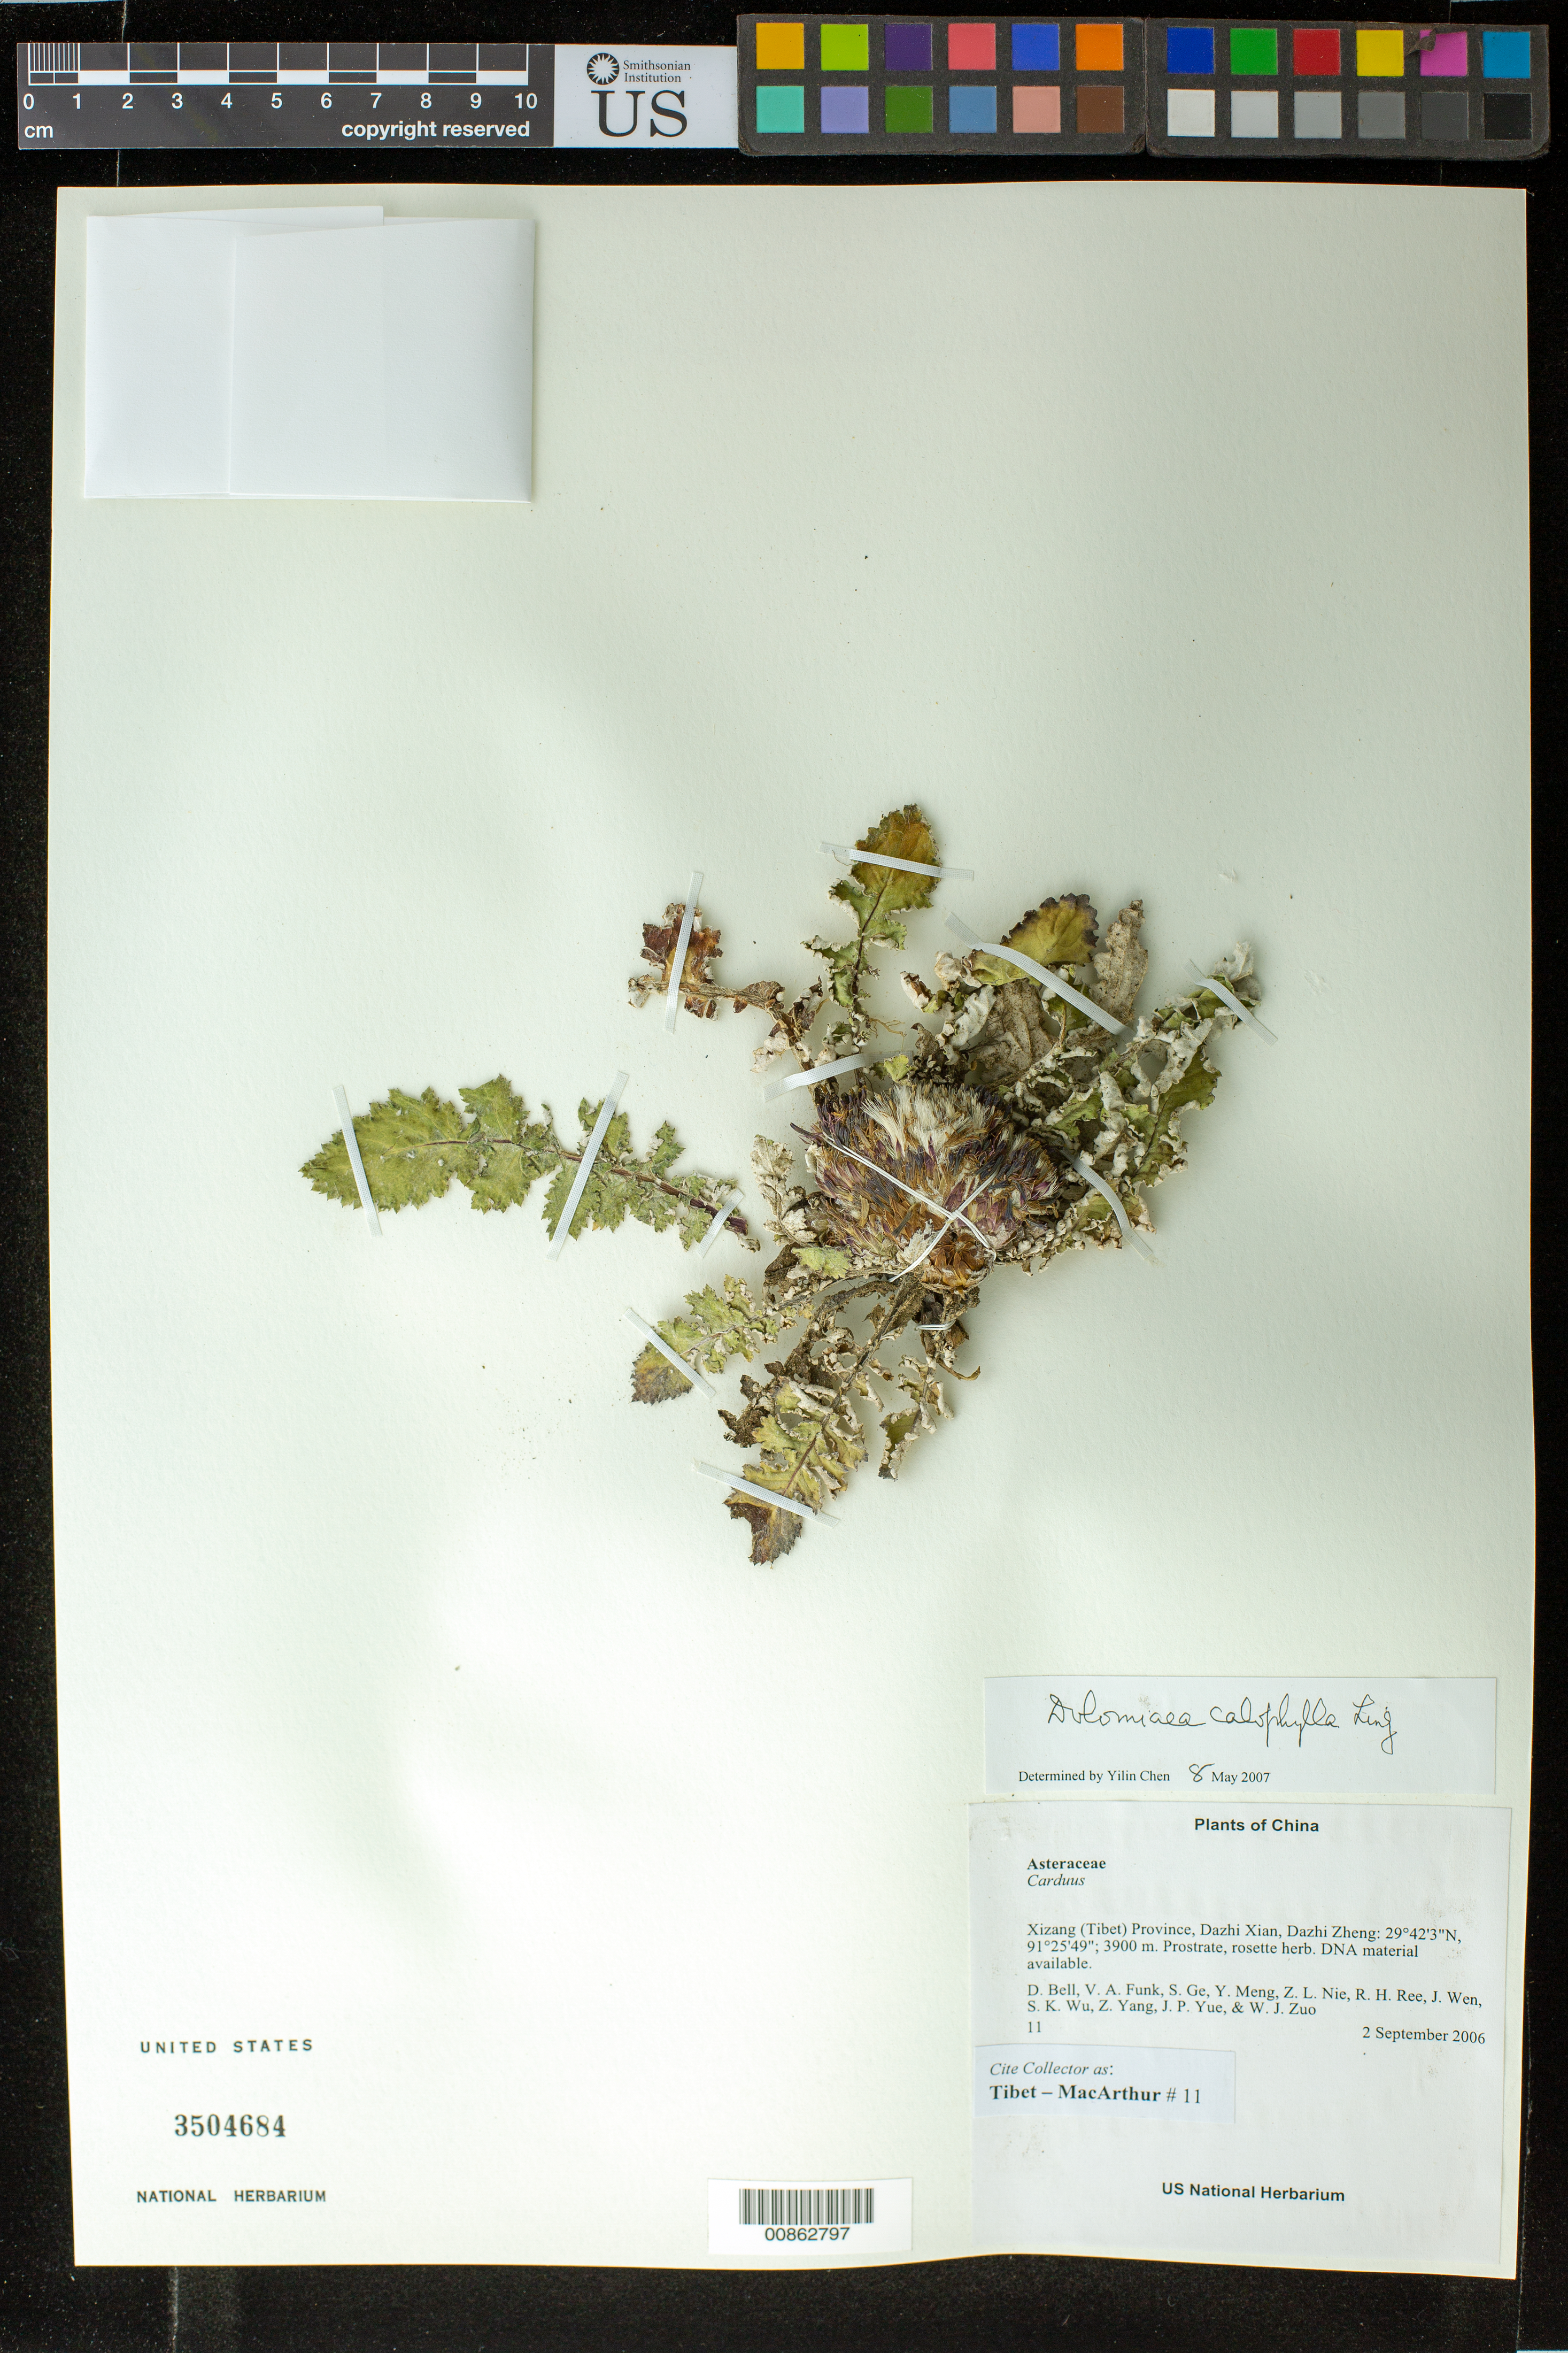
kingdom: Plantae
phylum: Tracheophyta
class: Magnoliopsida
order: Asterales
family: Asteraceae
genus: Dolomiaea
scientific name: Dolomiaea calophylla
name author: Ling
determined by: Yilin Chen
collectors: Tibet-MacArthur, D. A. Bell, V. Funk, S. Ge, Y. Meng, Z. Nie, R. Ree, J. Wen, S. K. Wu, Z. Yang, J. Yue & W. Zuo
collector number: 11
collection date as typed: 02 Sep 2006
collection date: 2006-09-02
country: China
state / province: Xizang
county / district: Dazhi Xian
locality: Dazhi Zheng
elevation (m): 3900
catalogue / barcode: US 3504684